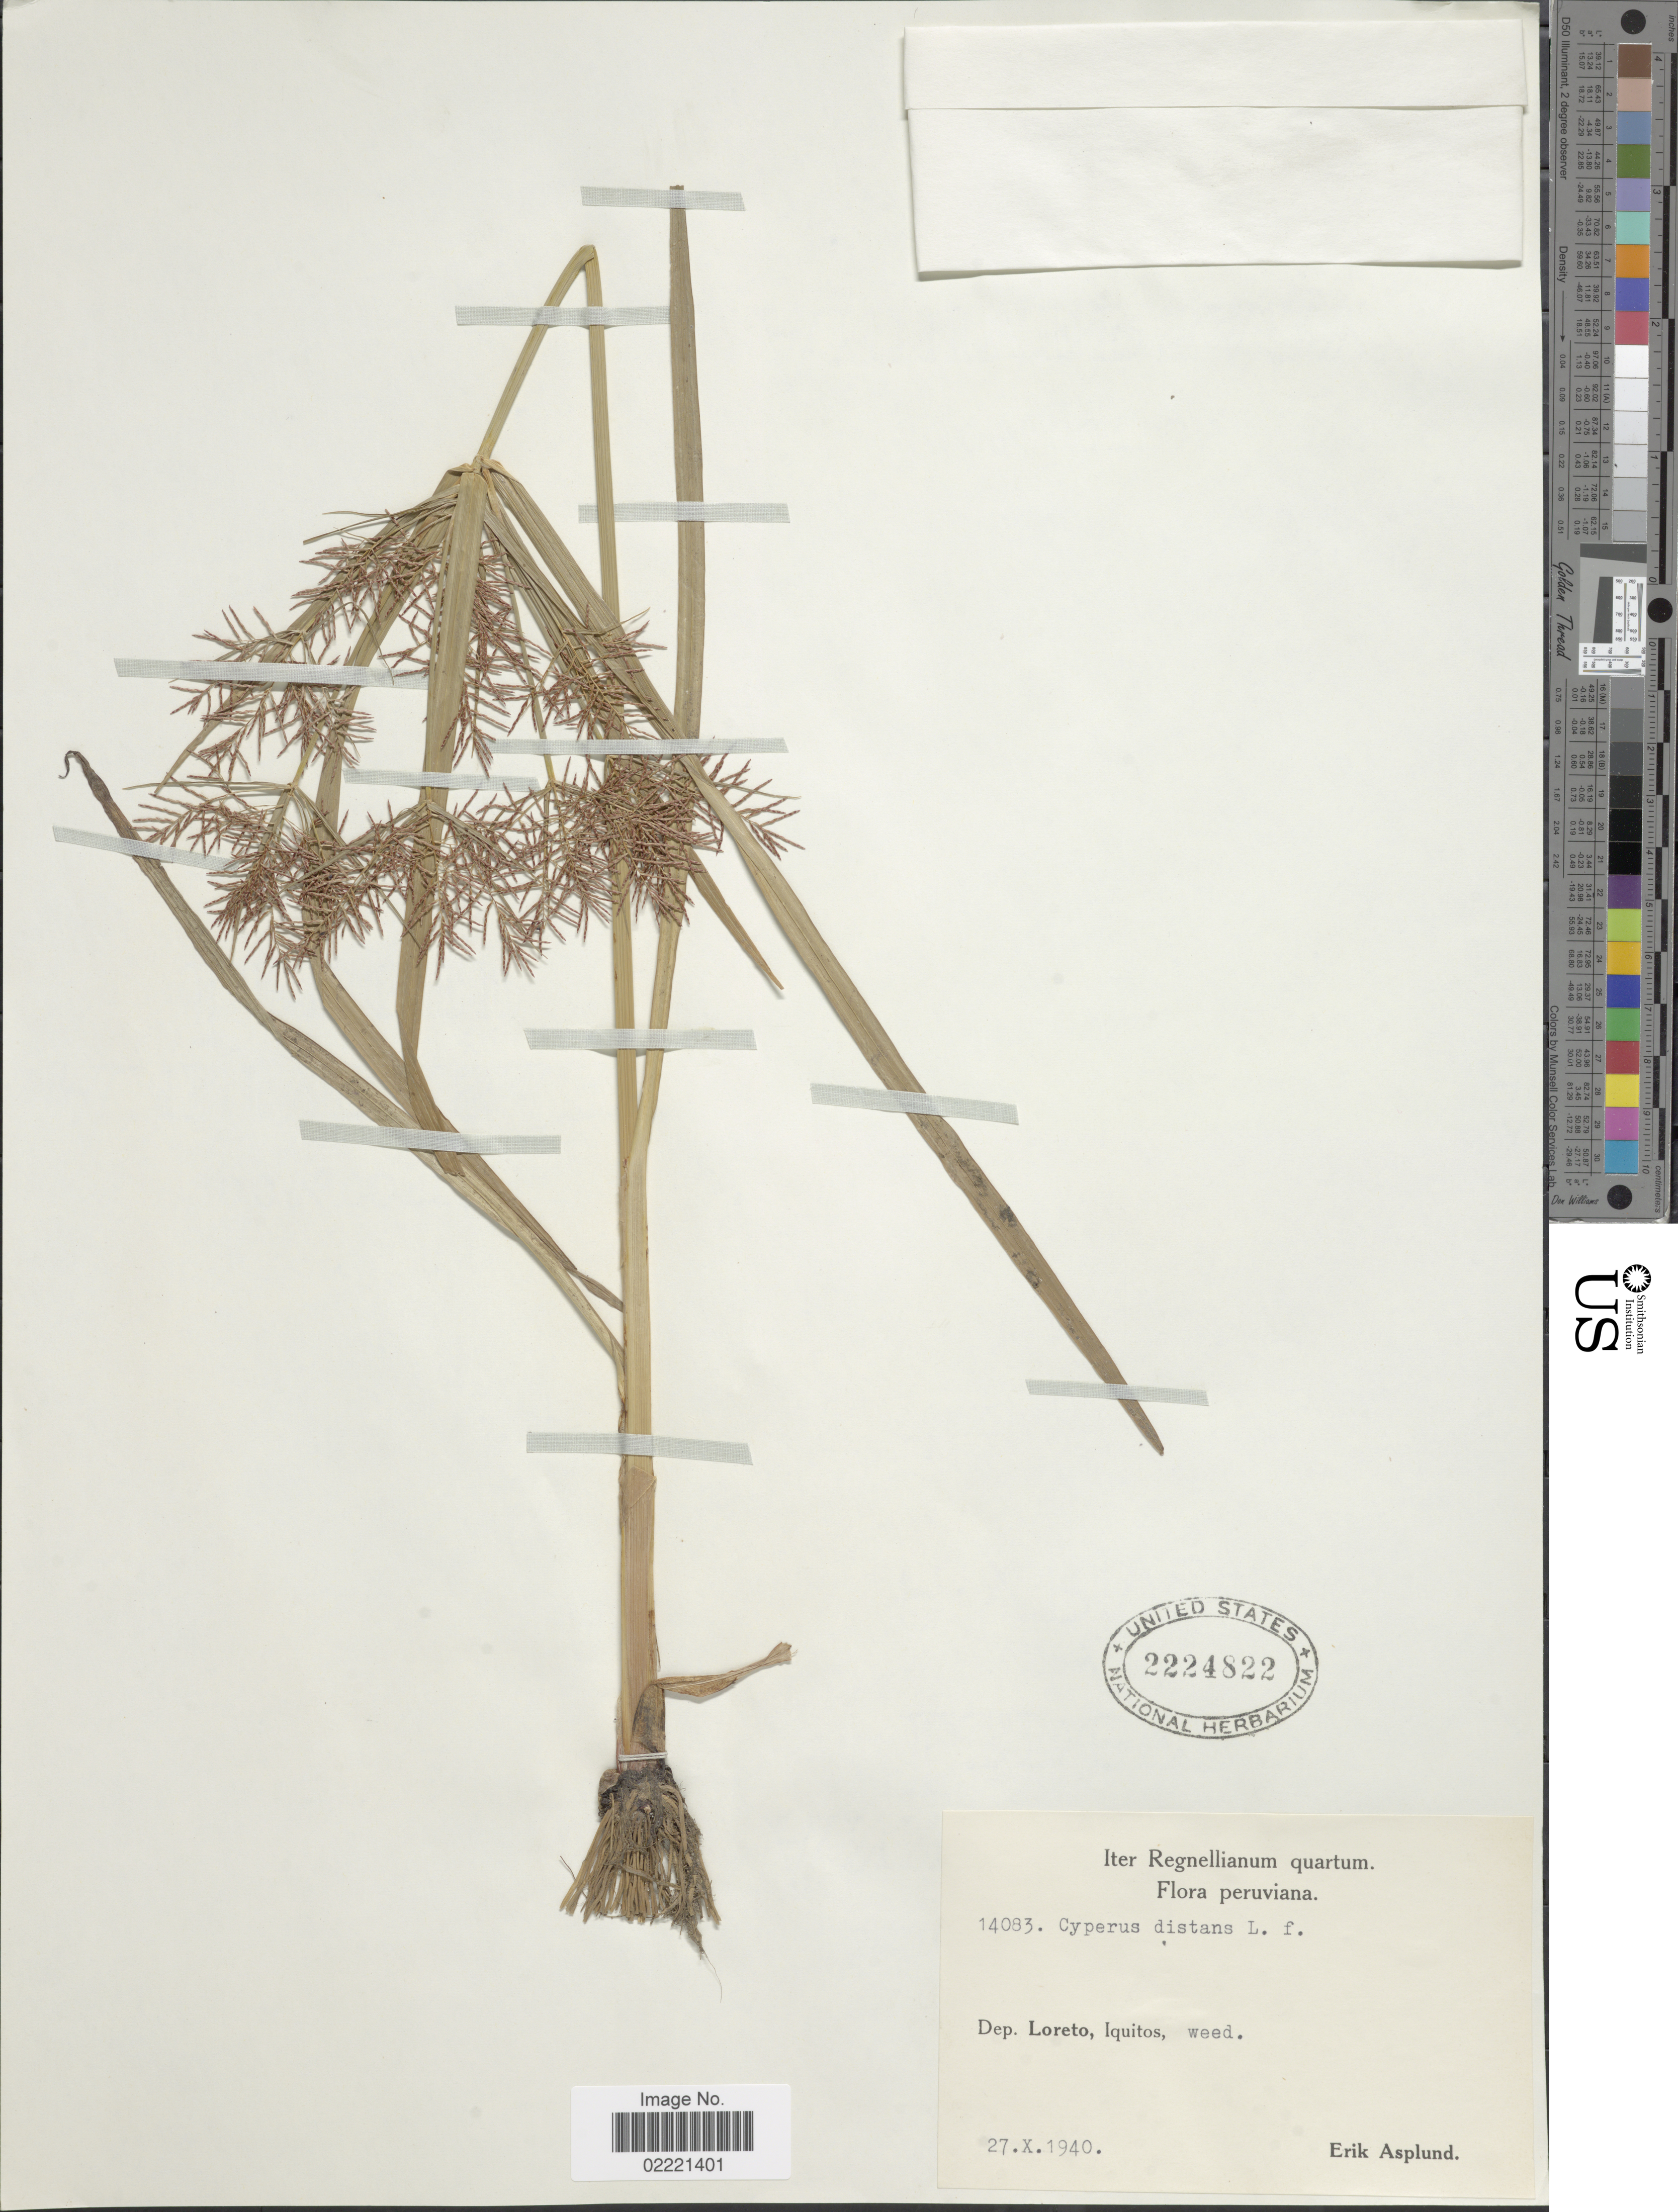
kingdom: Plantae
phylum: Tracheophyta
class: Liliopsida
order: Poales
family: Cyperaceae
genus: Cyperus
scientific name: Cyperus distans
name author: L. f.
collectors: E. Asplund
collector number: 14083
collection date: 1940-10-27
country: Peru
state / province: Loreto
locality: Iquitos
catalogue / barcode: US 2224822